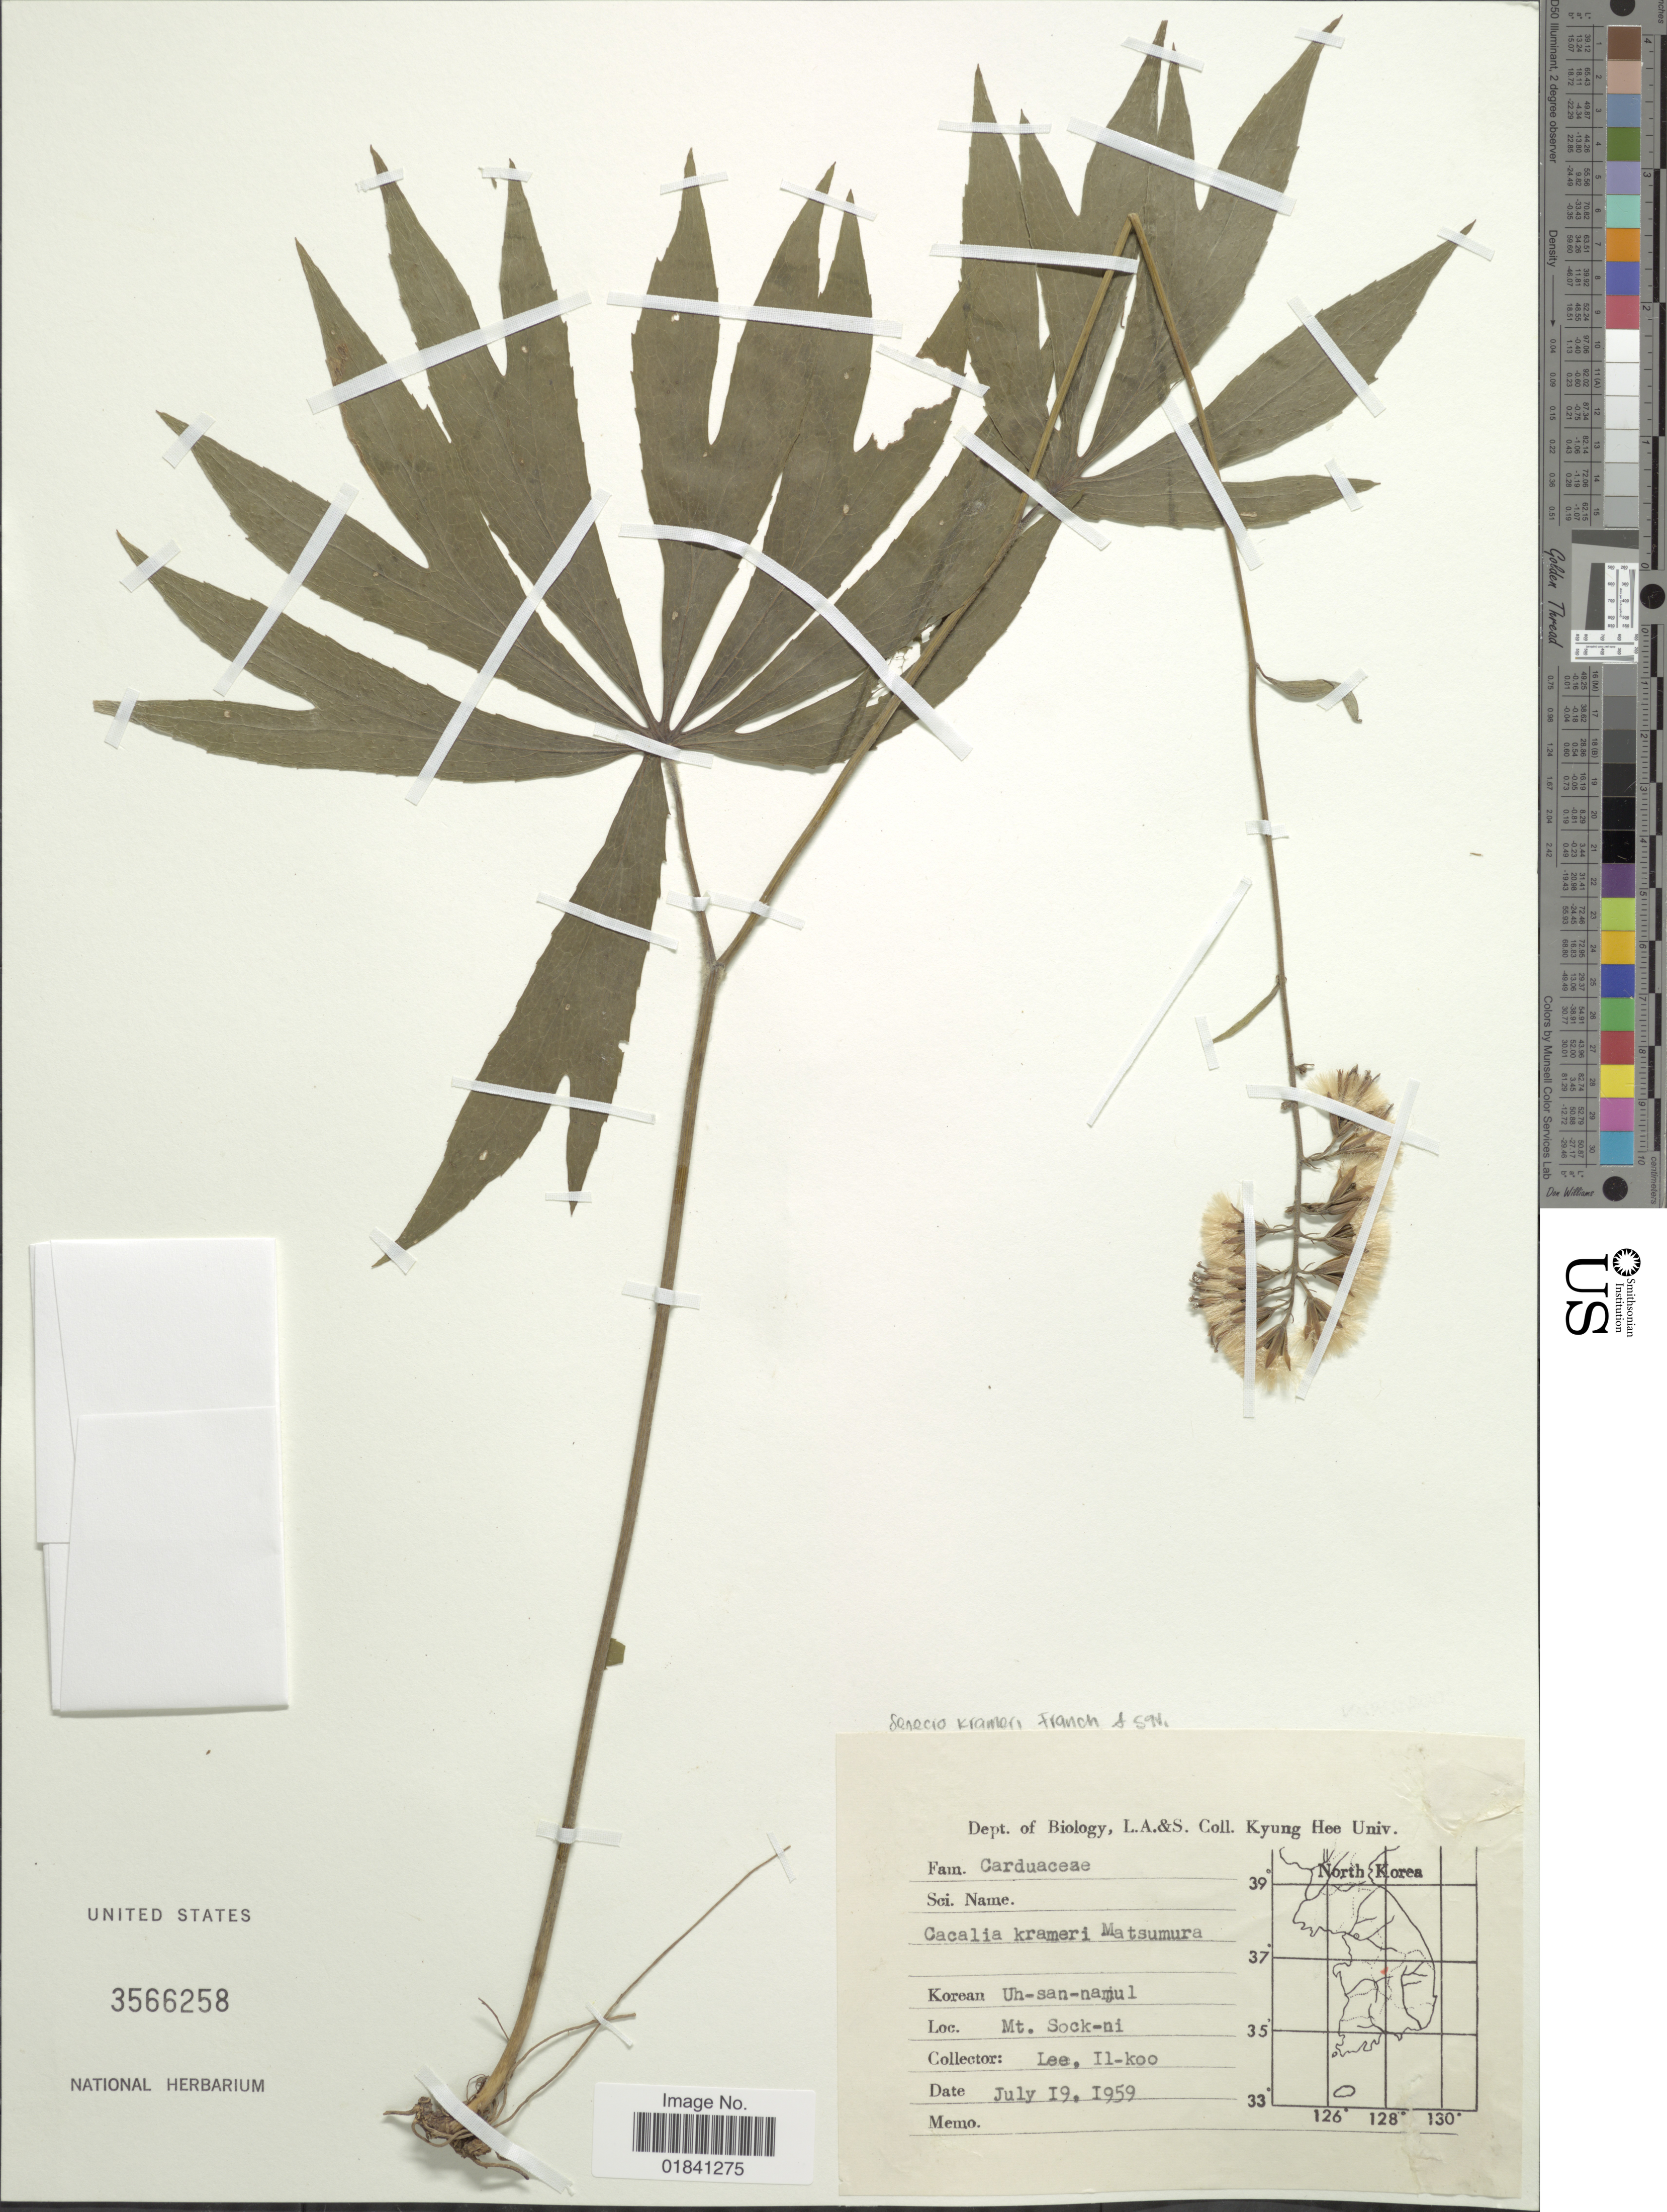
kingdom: Plantae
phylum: Tracheophyta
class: Magnoliopsida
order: Asterales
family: Asteraceae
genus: Senecio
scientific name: Senecio krameri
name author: Franch. & Sav.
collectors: I. Lee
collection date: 1959-07-19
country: South Korea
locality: Mt. Sock-ni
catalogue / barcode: US 3566258